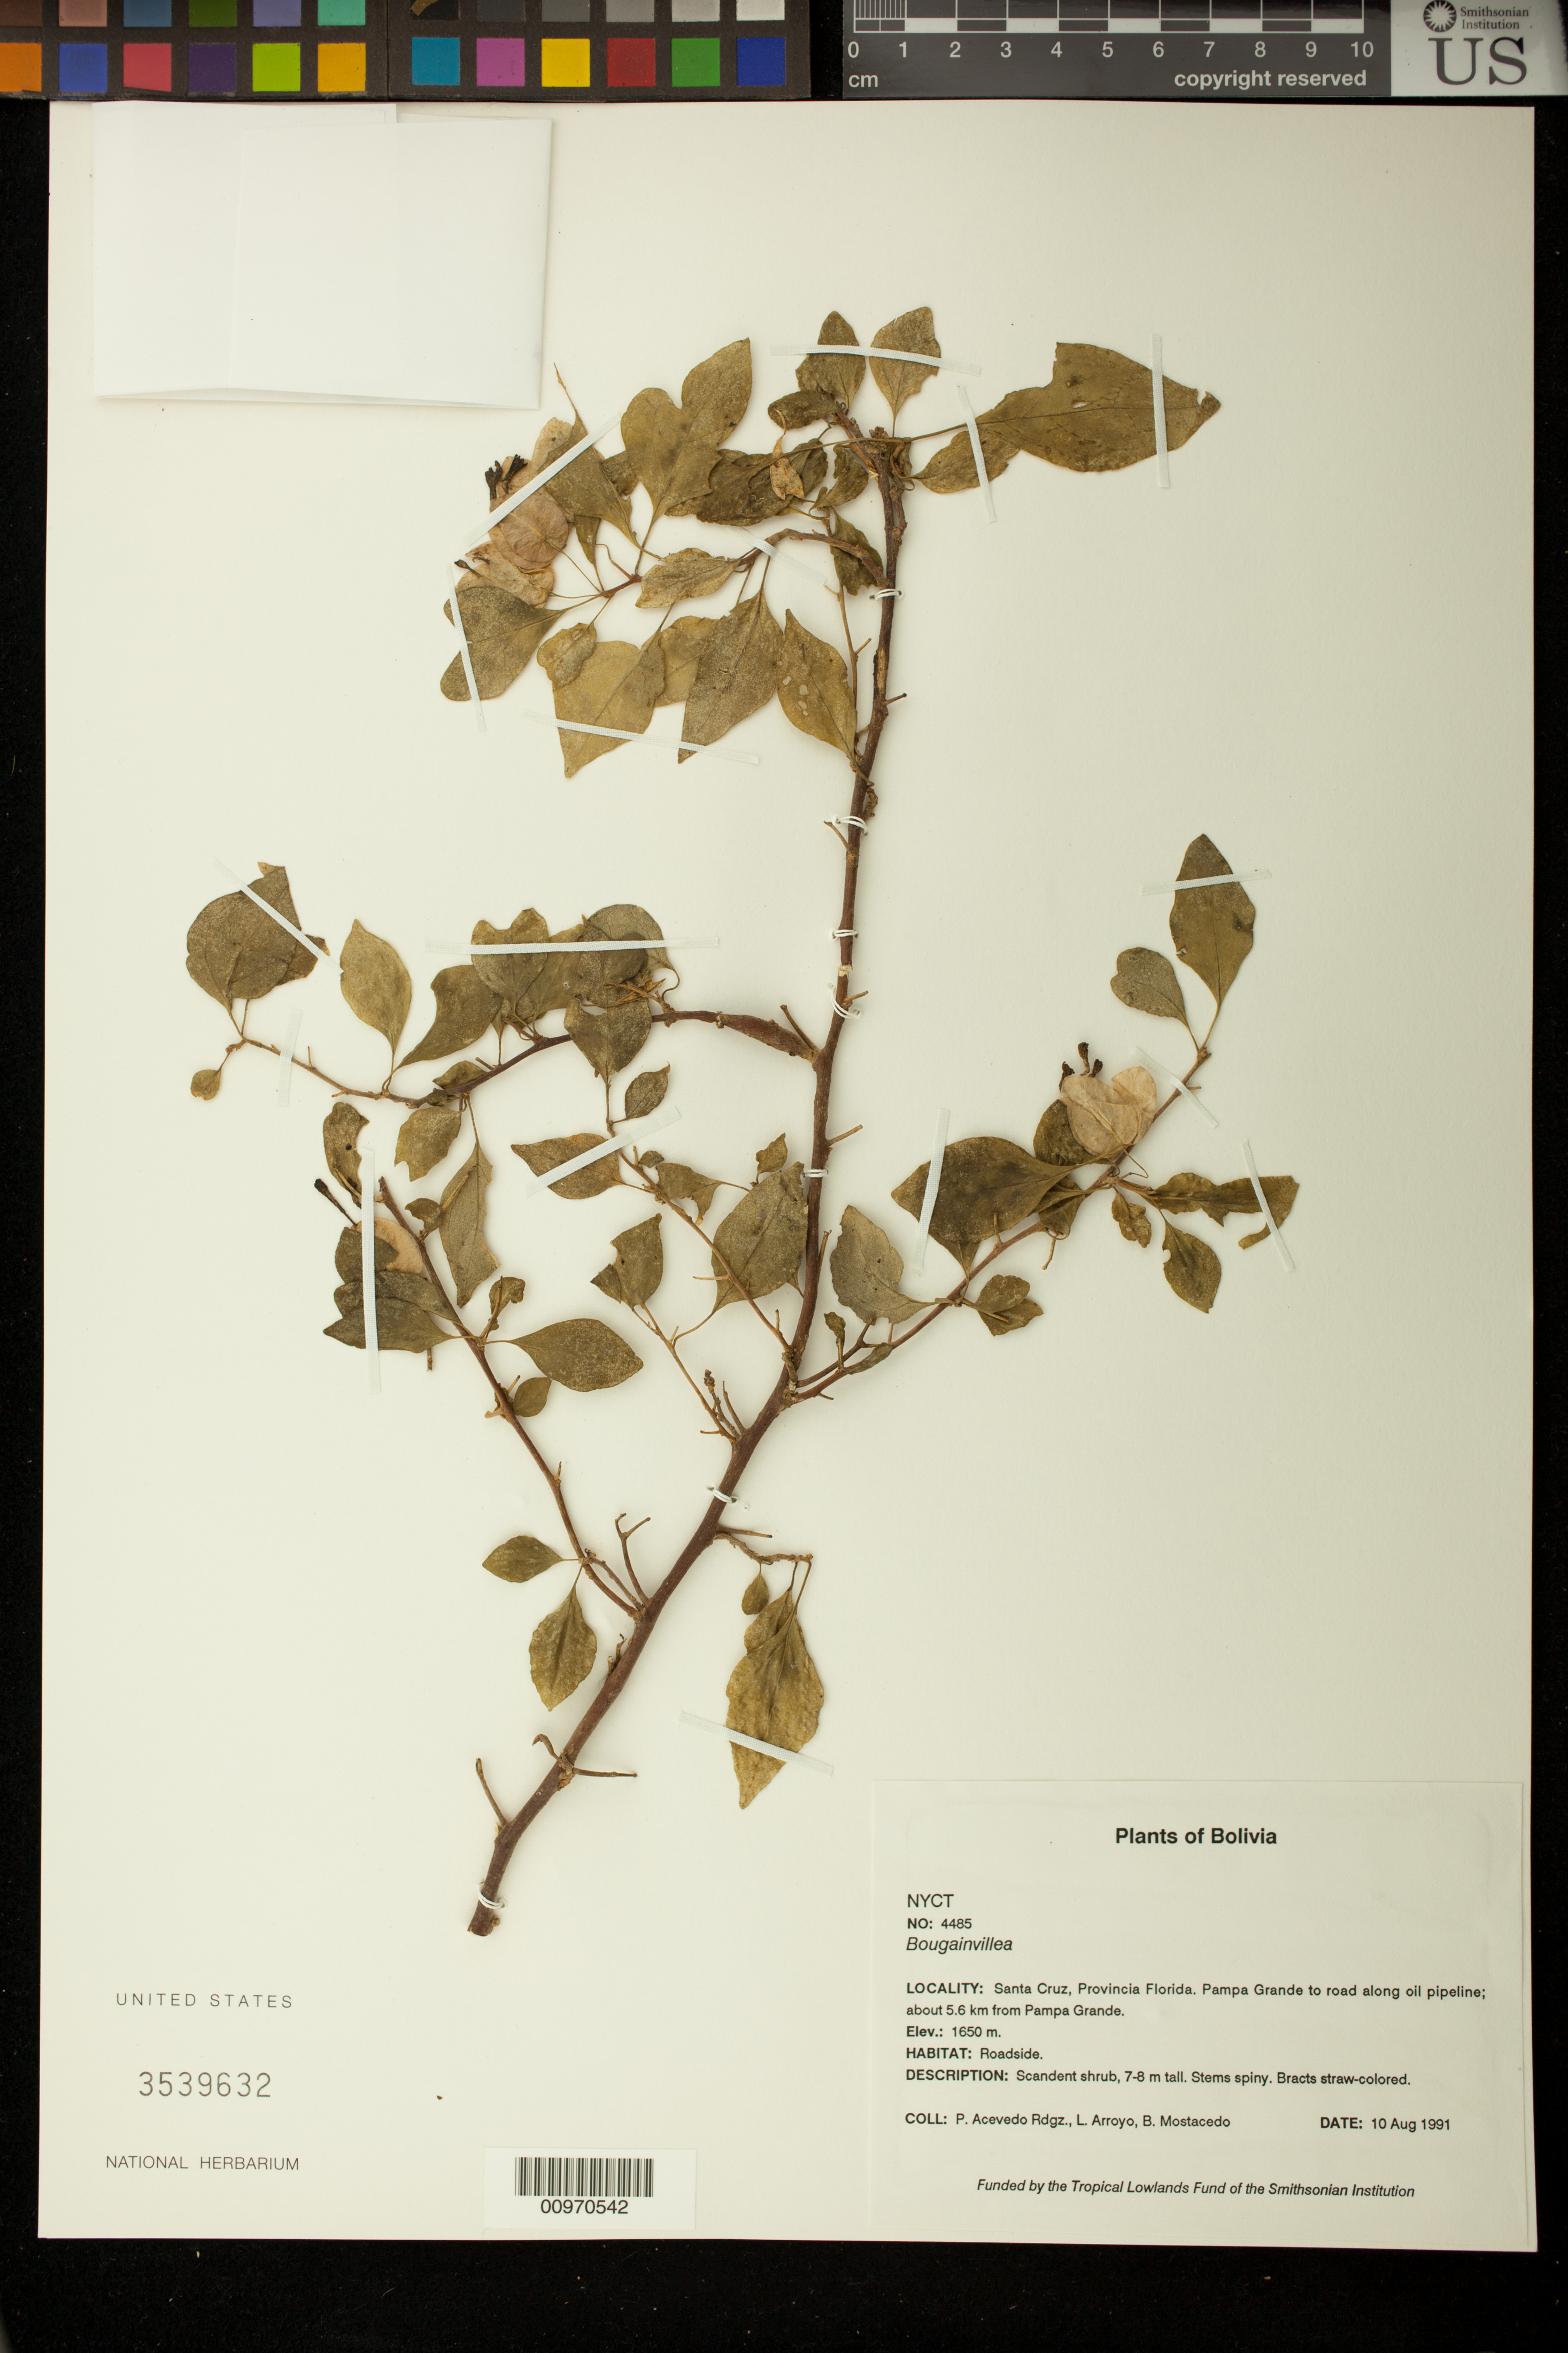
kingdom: Plantae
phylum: Tracheophyta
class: Magnoliopsida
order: Caryophyllales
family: Nyctaginaceae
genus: Bougainvillea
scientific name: Bougainvillea stipitata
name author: Griseb.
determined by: Strong, M. T., (US), Smithsonian Institution - National Museum of Natural History (UNITED STATES)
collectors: P. Acevedo-Rodr., L. Arroyo & B. Mostacedo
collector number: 4485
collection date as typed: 10 Aug 1991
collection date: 1991-08-10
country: Bolivia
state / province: Santa Cruz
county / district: Florida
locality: Pampa Grande to road along oil pipeline; about 5.6 km from Pampa Grande.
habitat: Roadside.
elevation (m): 1650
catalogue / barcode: US 3539632